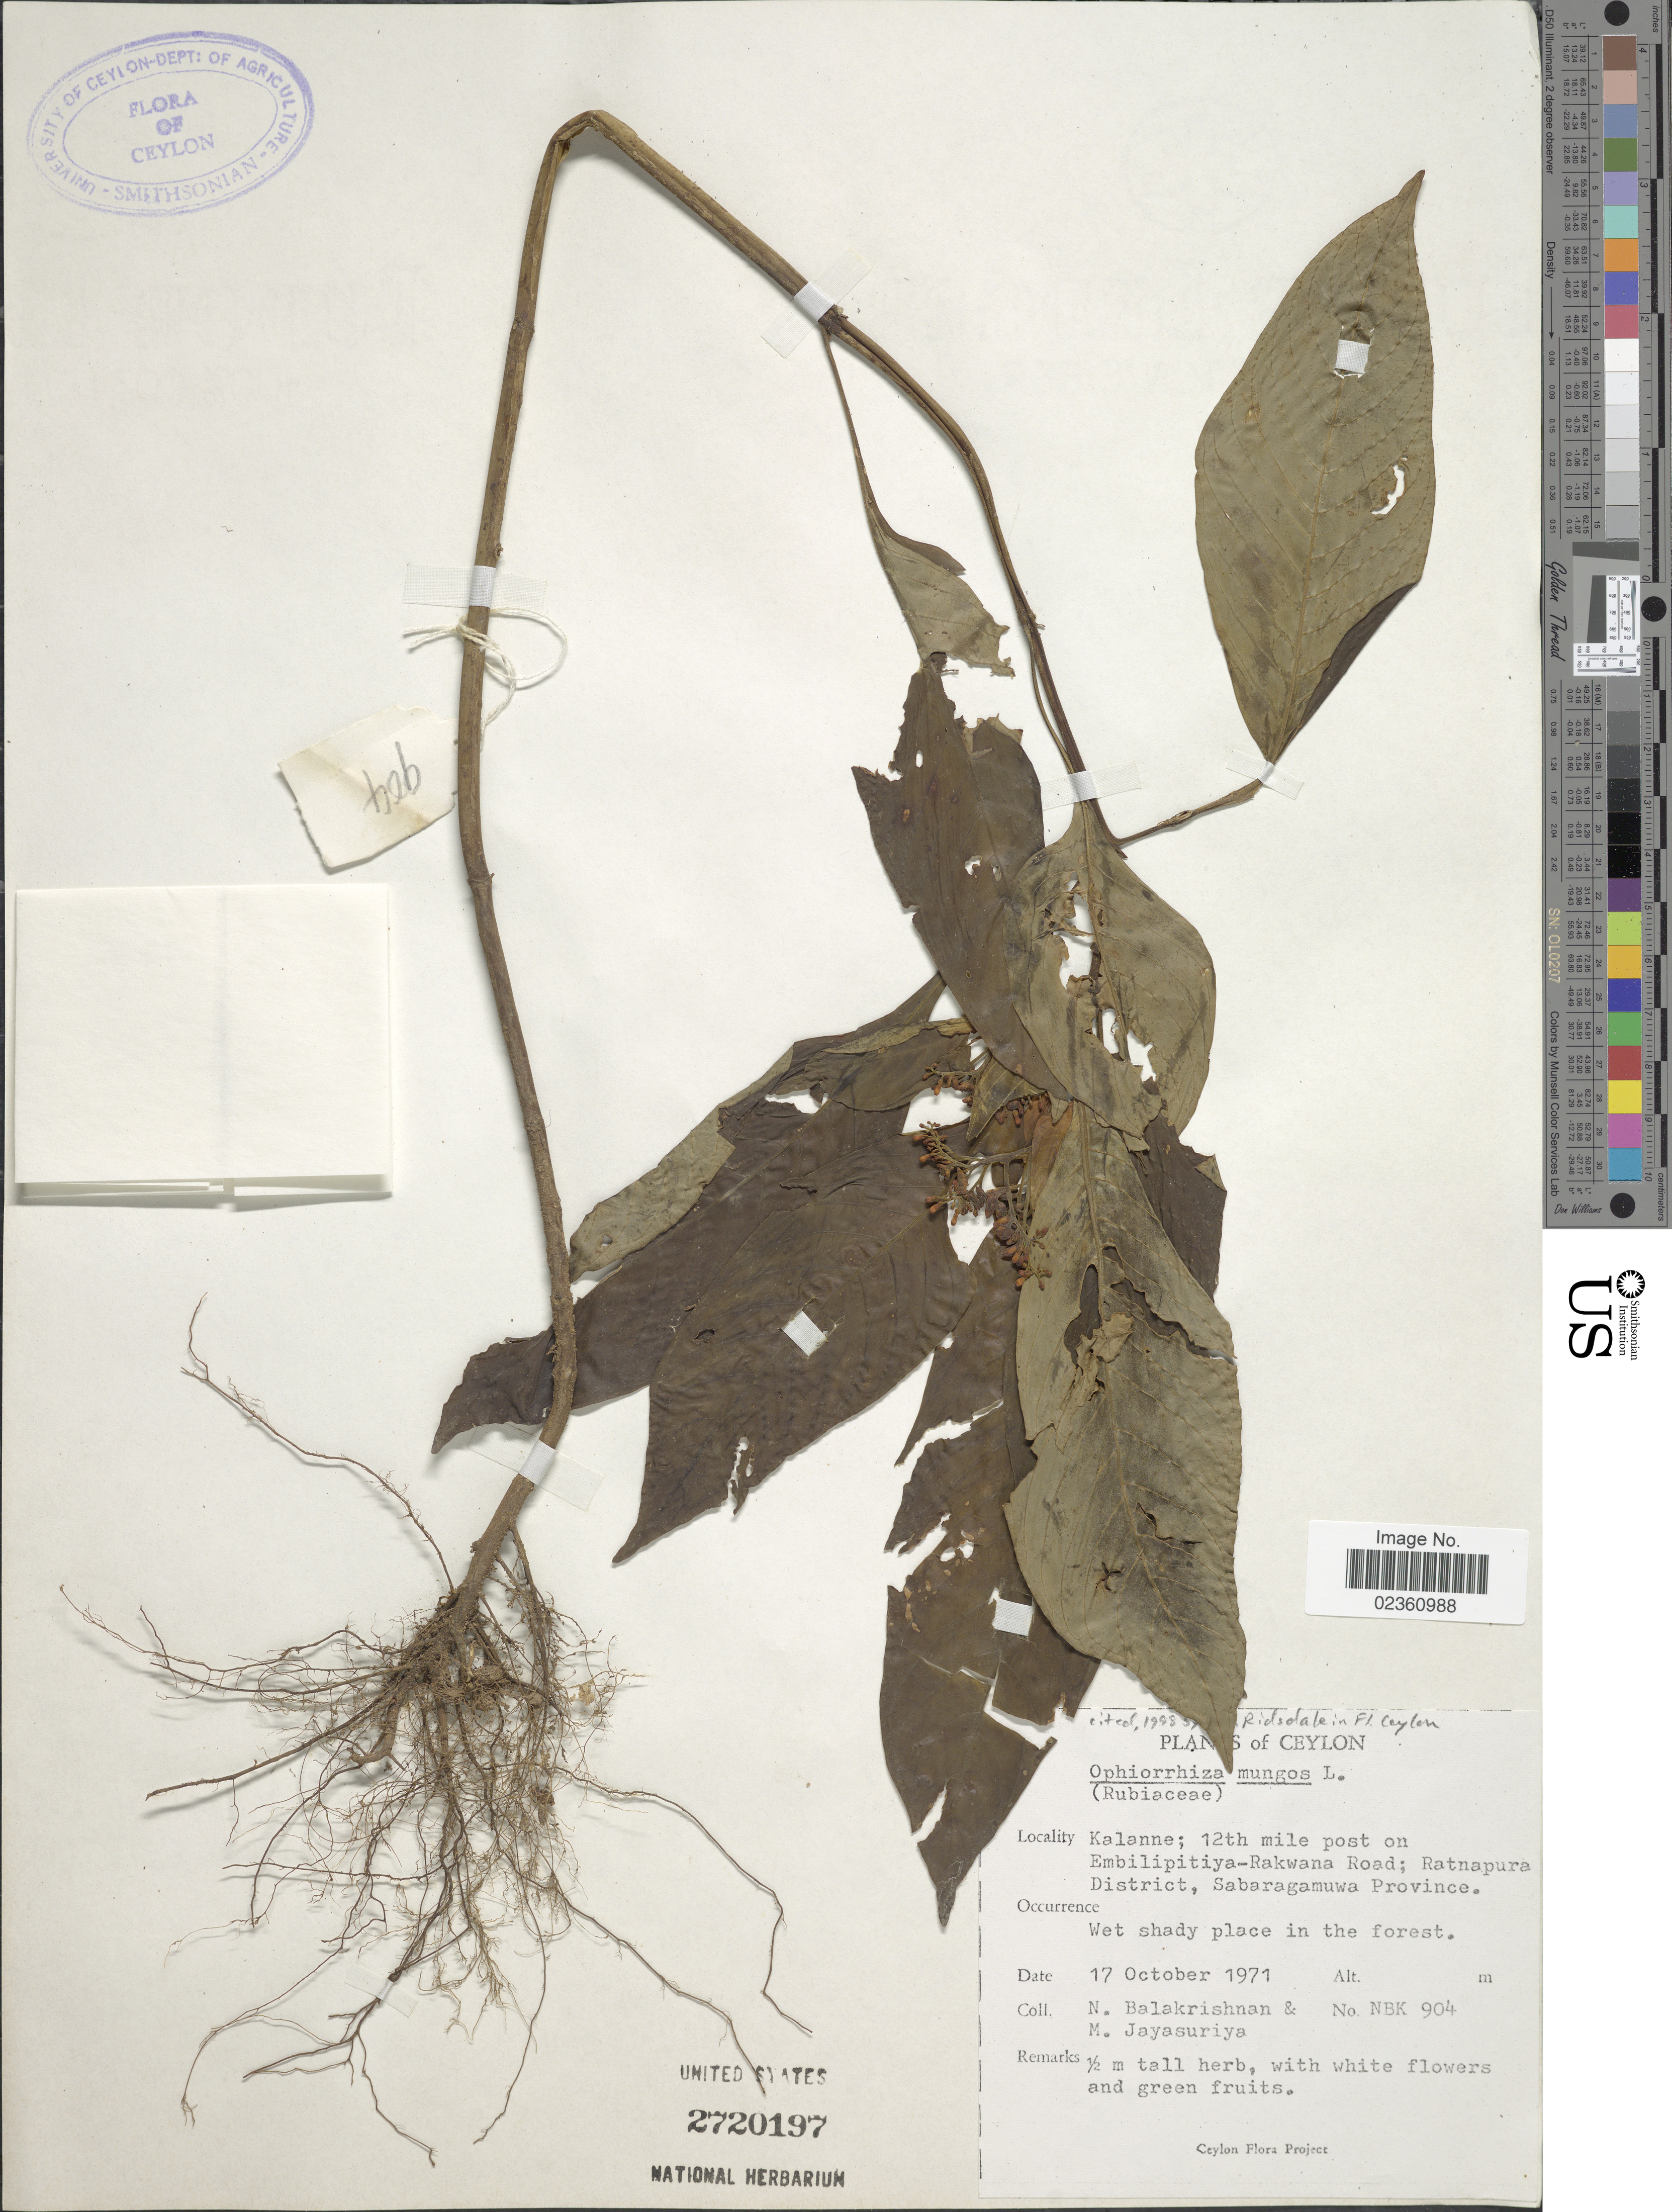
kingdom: Plantae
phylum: Tracheophyta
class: Magnoliopsida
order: Gentianales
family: Rubiaceae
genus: Ophiorrhiza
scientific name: Ophiorrhiza mungos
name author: L.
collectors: N. Balakrishnan & M. Jayasuriya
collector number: NBK 904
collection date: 1971-10-17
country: Sri Lanka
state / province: Sabaragamuwa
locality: Ceylon, Kalanne; 12th mile post on Embilipitiya-Rakwana Road; Ratnapura District, Wet shady place in the forest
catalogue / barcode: US 2720197